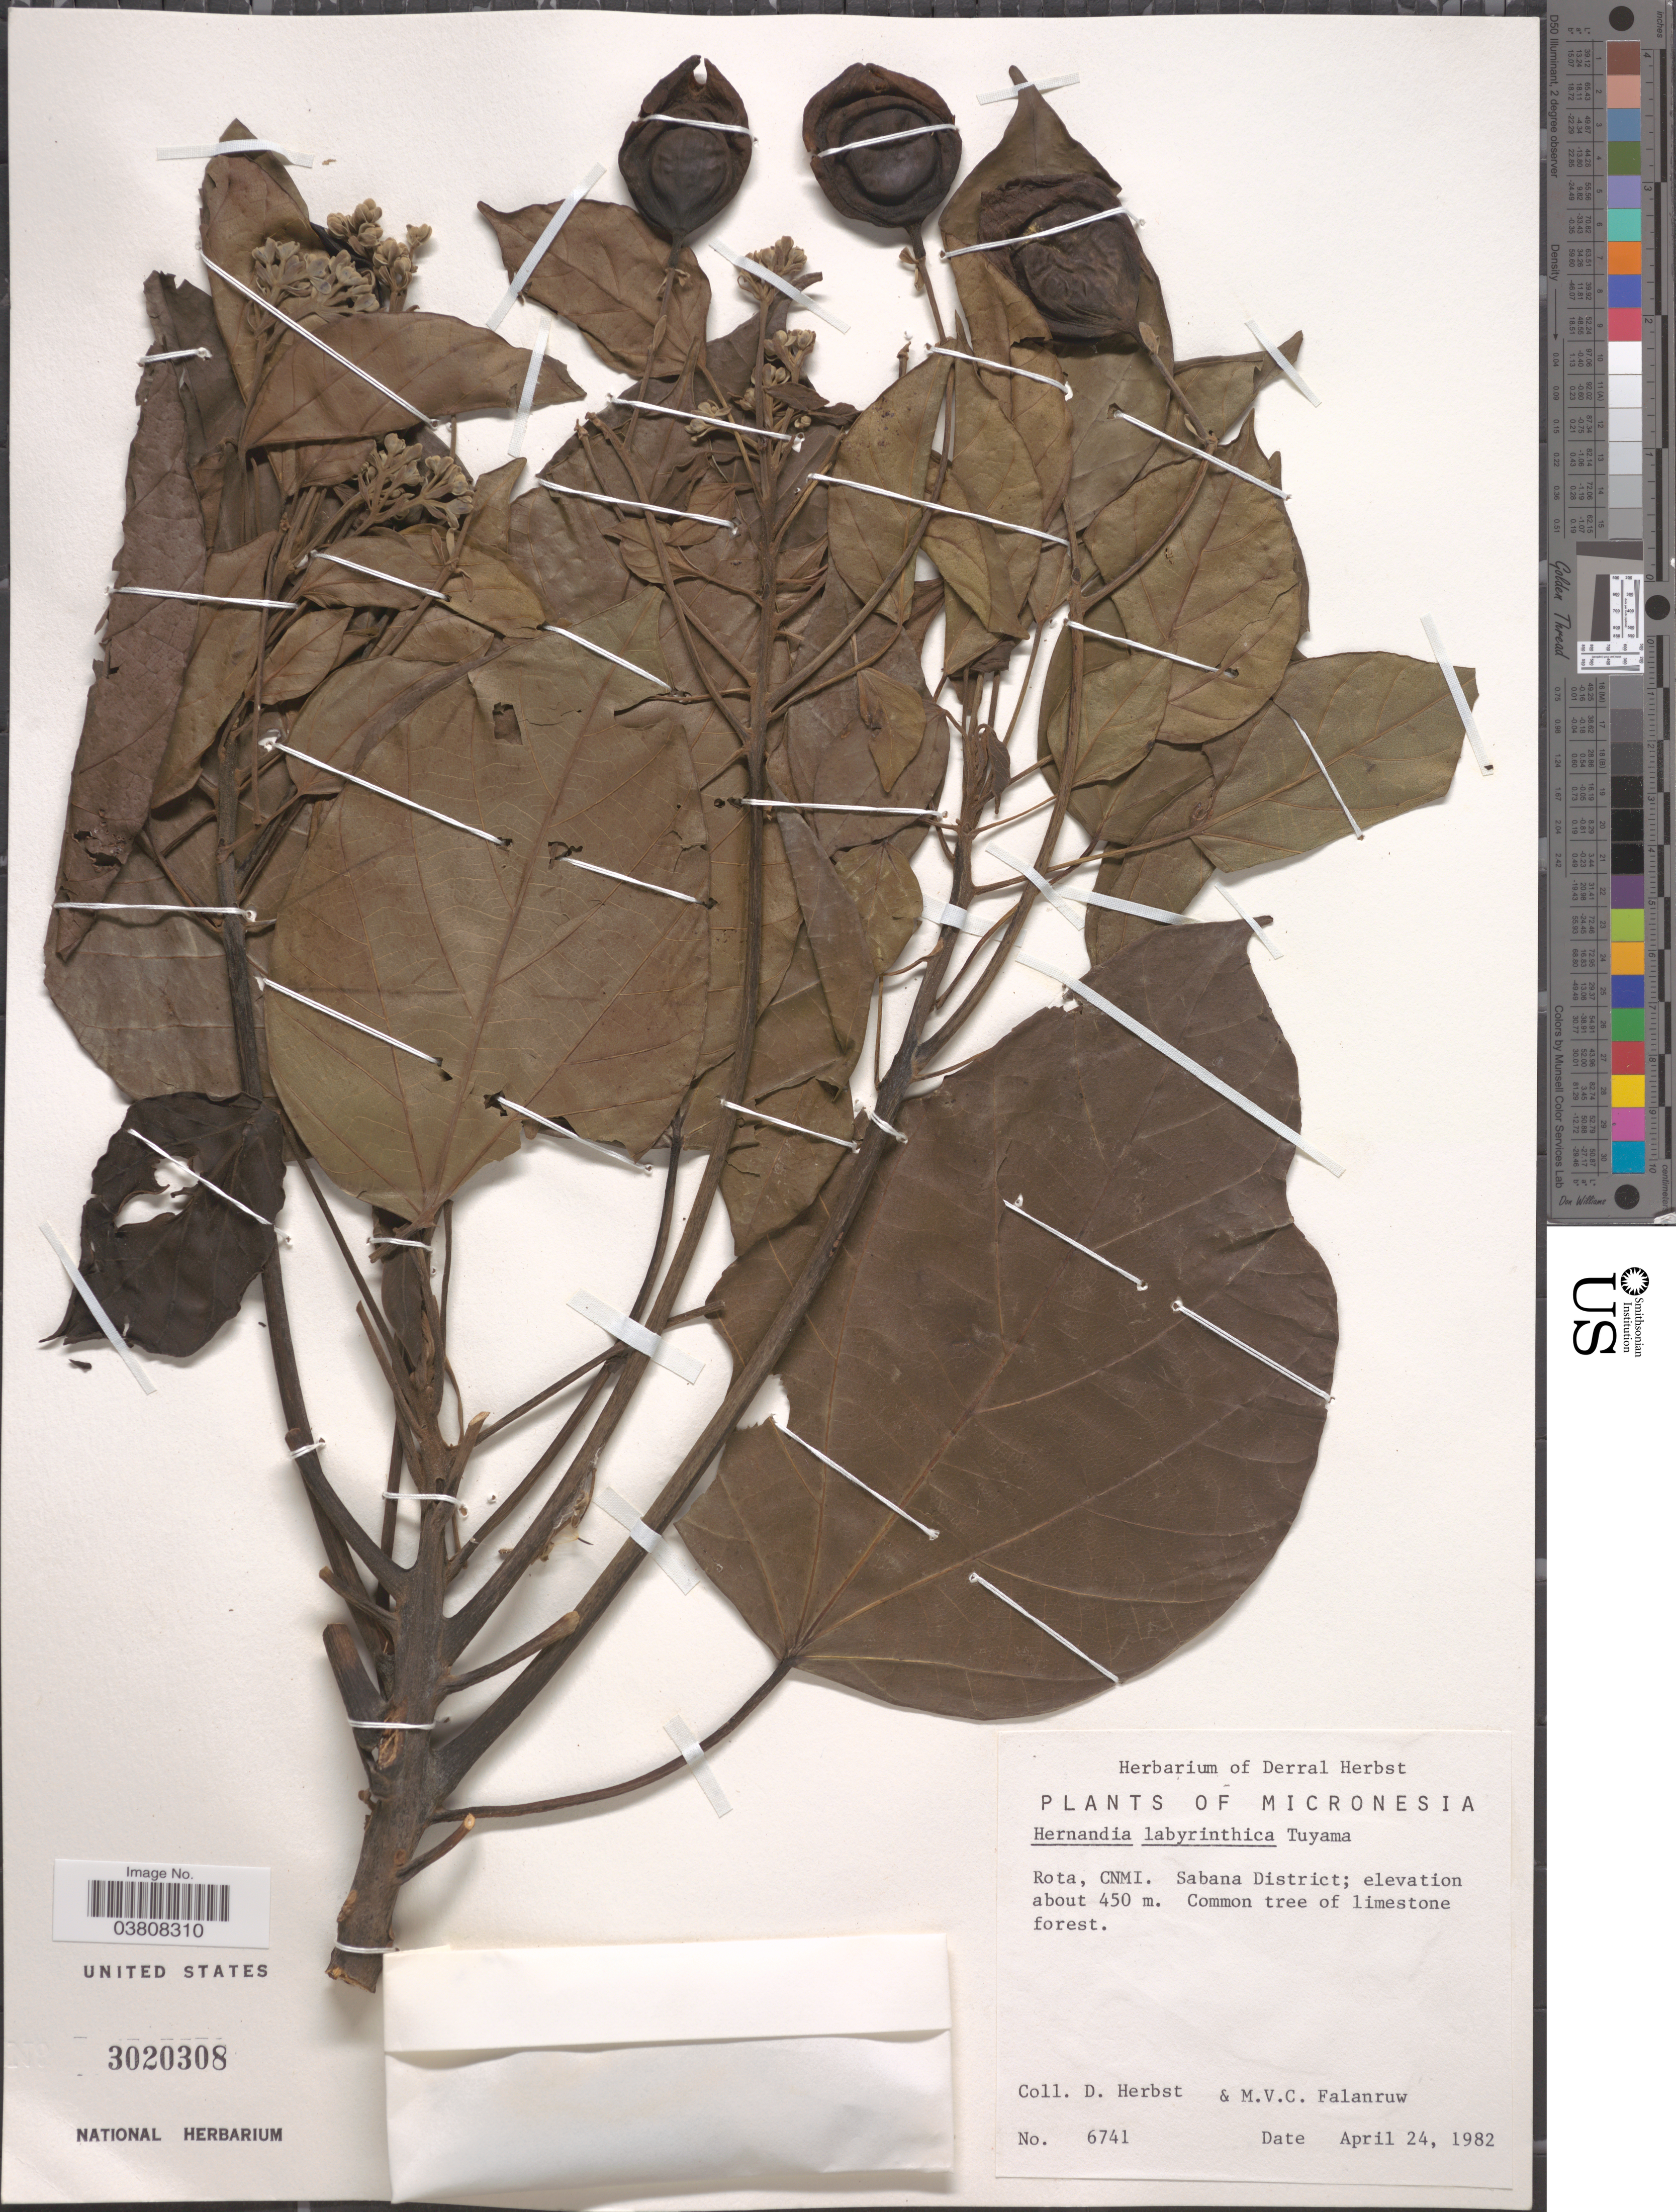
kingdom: Plantae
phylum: Tracheophyta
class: Magnoliopsida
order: Laurales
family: Hernandiaceae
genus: Hernandia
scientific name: Hernandia ovigera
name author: L.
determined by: Strong, Mark T., (BOT), Smithsonian Institution - National Museum of Natural History (UNITED STATES)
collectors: D. R. Herbst & M. V. Falanruw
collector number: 6741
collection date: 1982-04-24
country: Northern Mariana Islands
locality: Micronesia. Rota, CNMI. Sabana District.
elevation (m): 450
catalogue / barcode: US 3020308